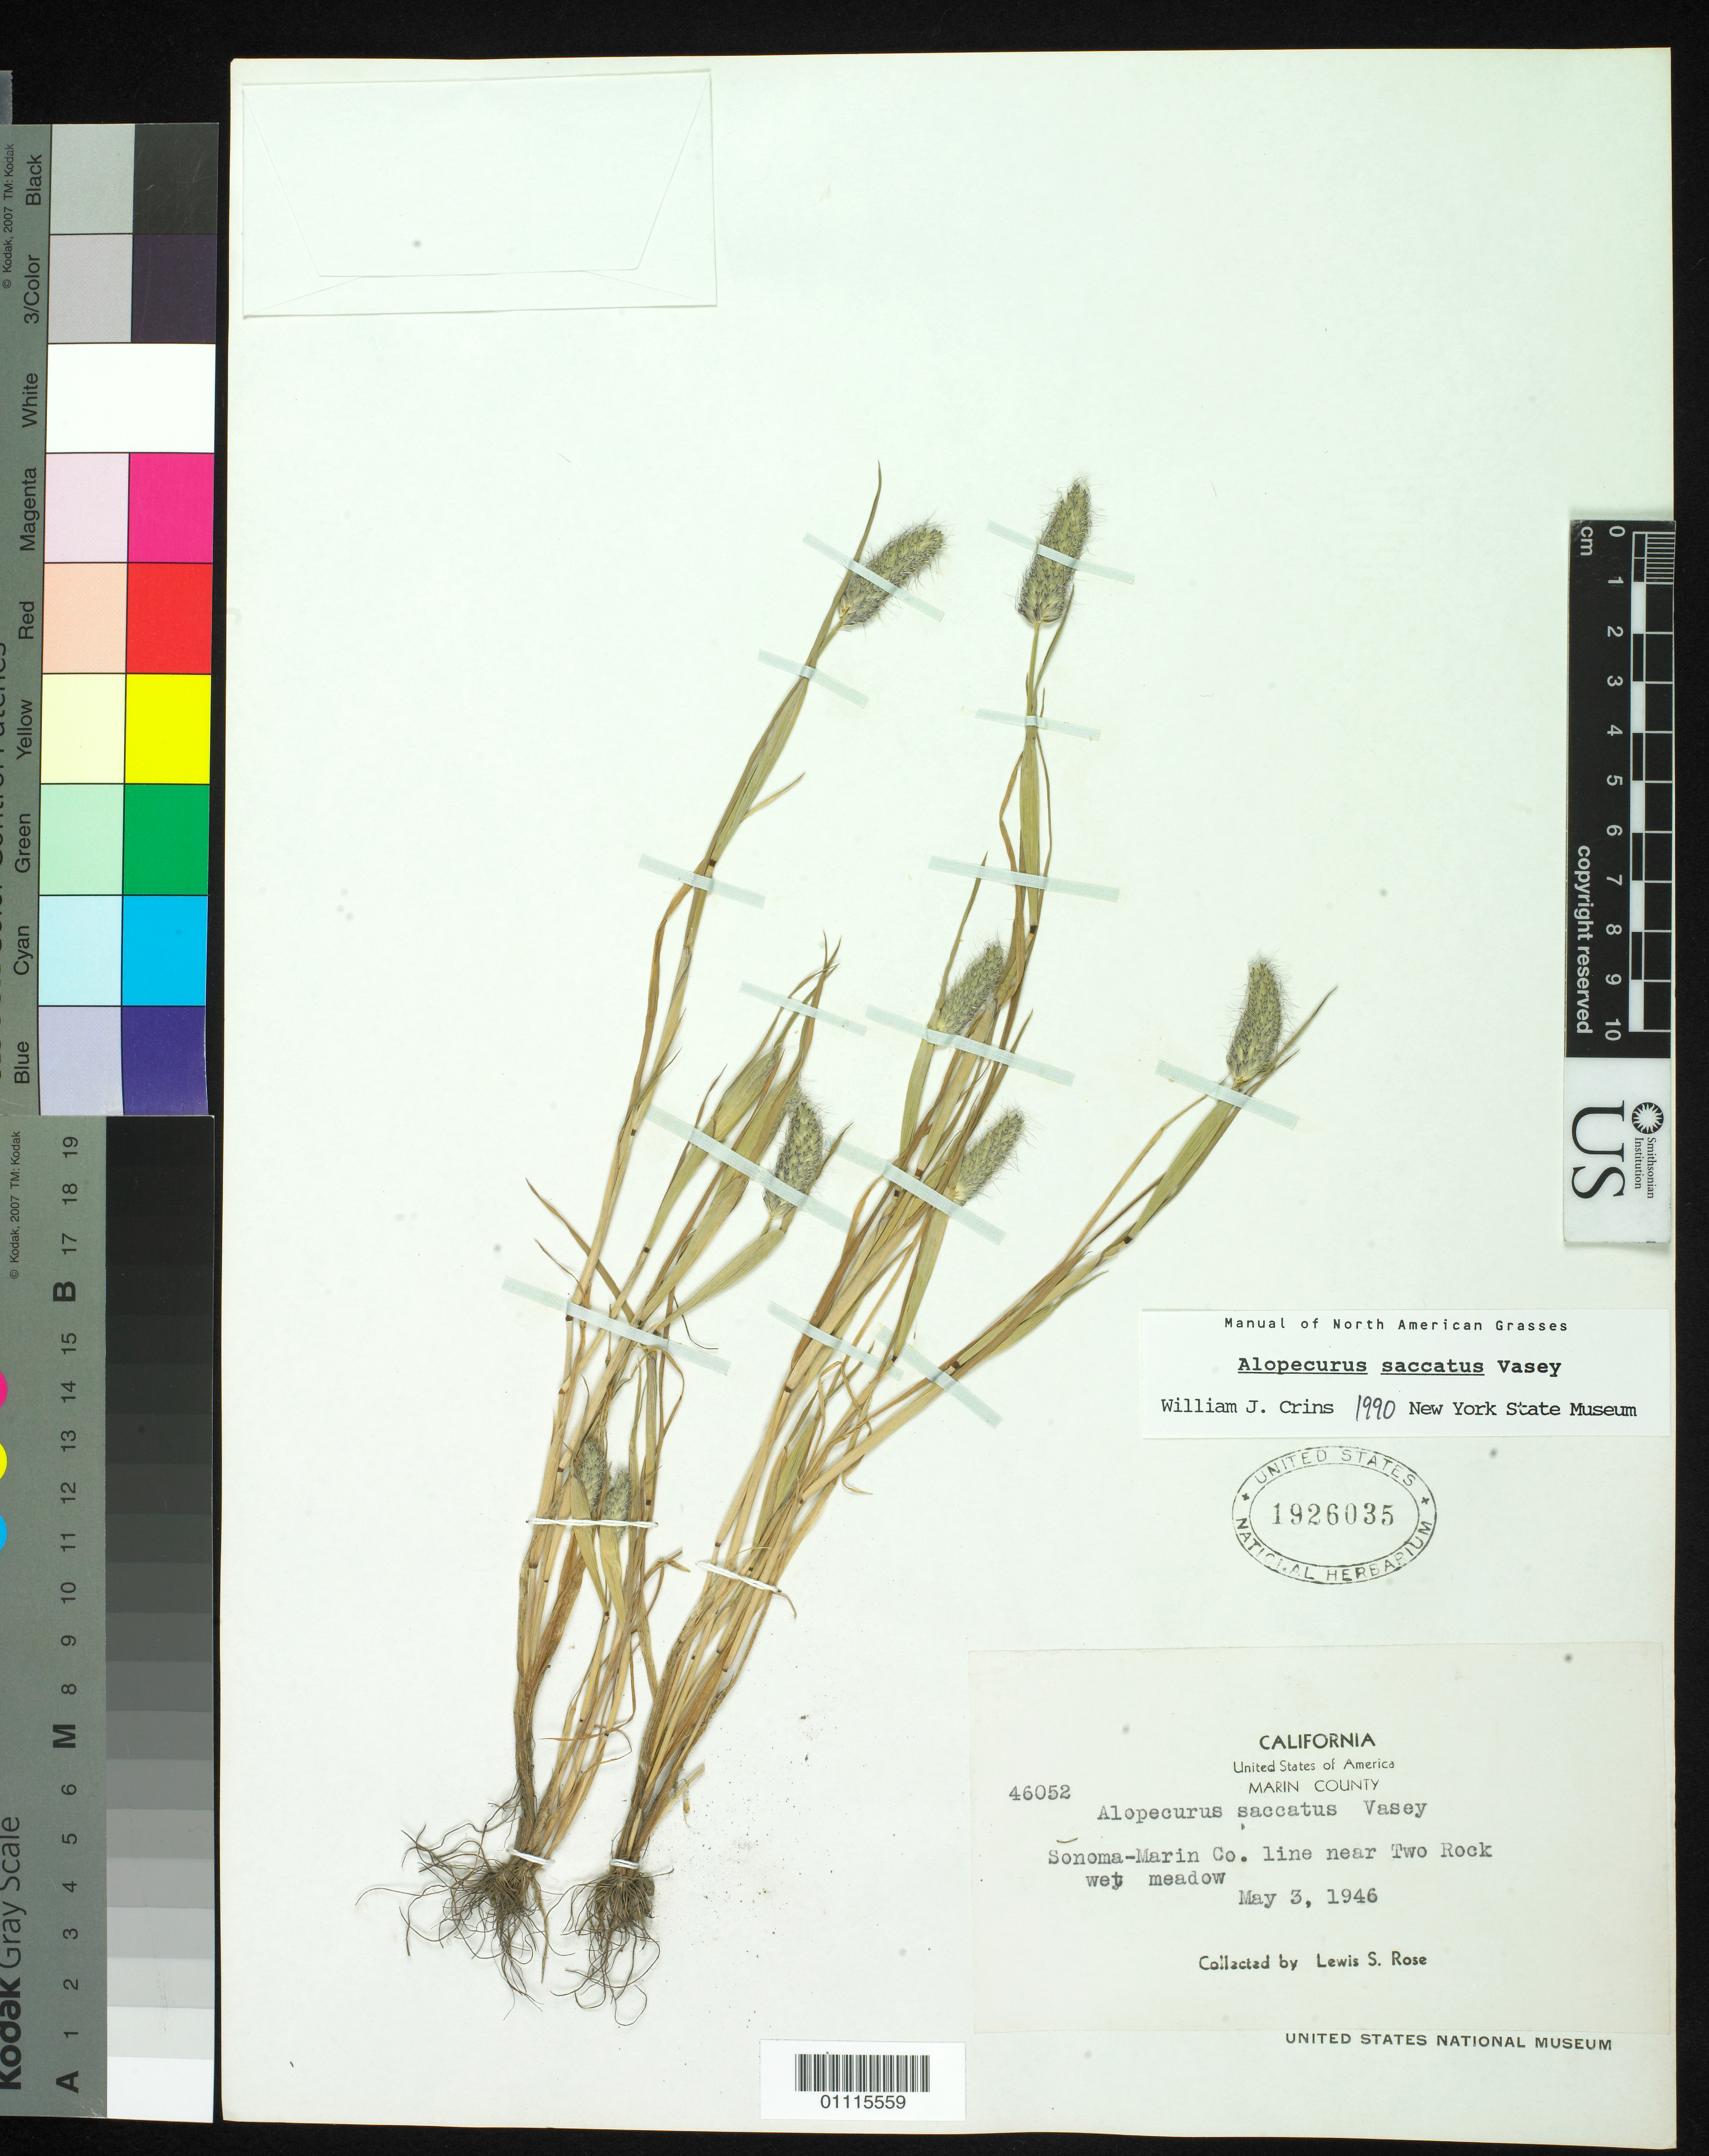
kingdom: Plantae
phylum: Tracheophyta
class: Liliopsida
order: Poales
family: Poaceae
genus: Alopecurus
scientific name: Alopecurus saccatus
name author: Vasey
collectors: L. S. Rose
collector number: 46052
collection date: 1946-05-03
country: United States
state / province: California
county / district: Marin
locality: Sonoma-Marin Co. line near Two Rock.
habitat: Wet meadow.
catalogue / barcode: US 1926035